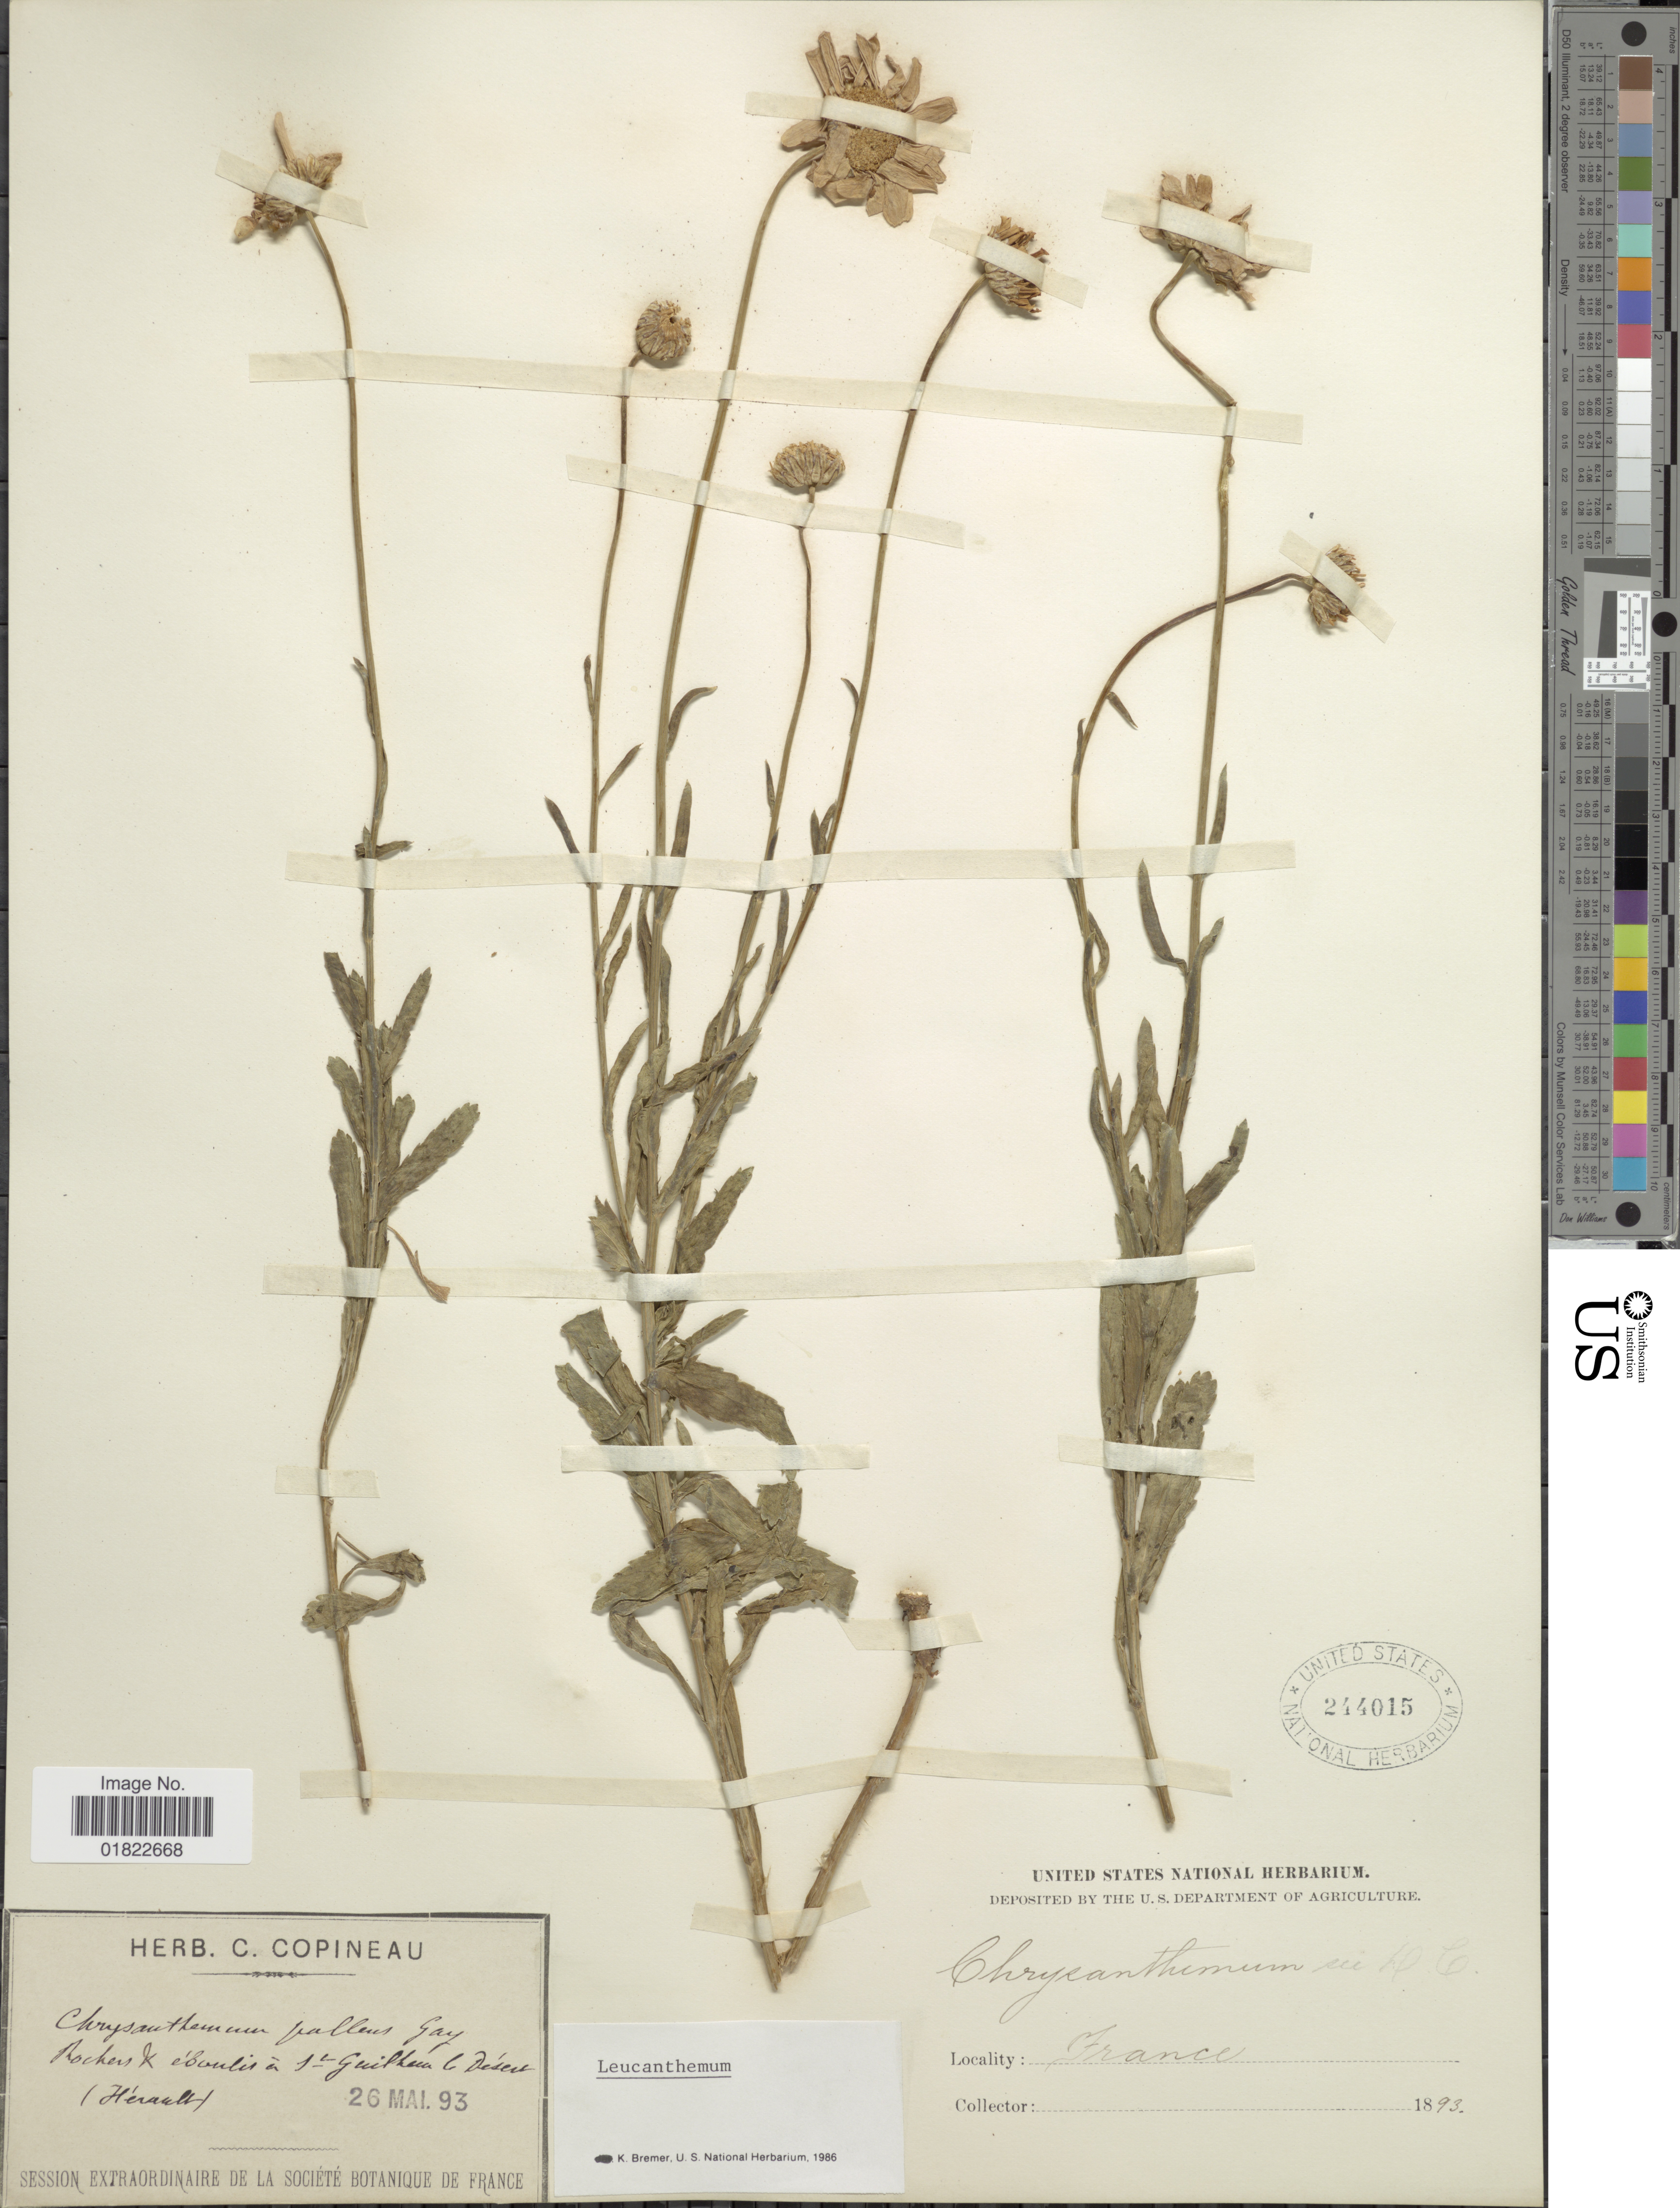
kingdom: Plantae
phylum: Tracheophyta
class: Magnoliopsida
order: Asterales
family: Asteraceae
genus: Leucanthemum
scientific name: Leucanthemum pallens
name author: DC.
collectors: ex herb. C. Copineau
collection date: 1893-05-26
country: France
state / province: Occitanie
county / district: Hérault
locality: Rochers & éboulis à St. Guilhem le Désert (Hérault) [rocks and screes at Saint-Guilhem-le-Désert (Hérault)]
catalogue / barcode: US 244015